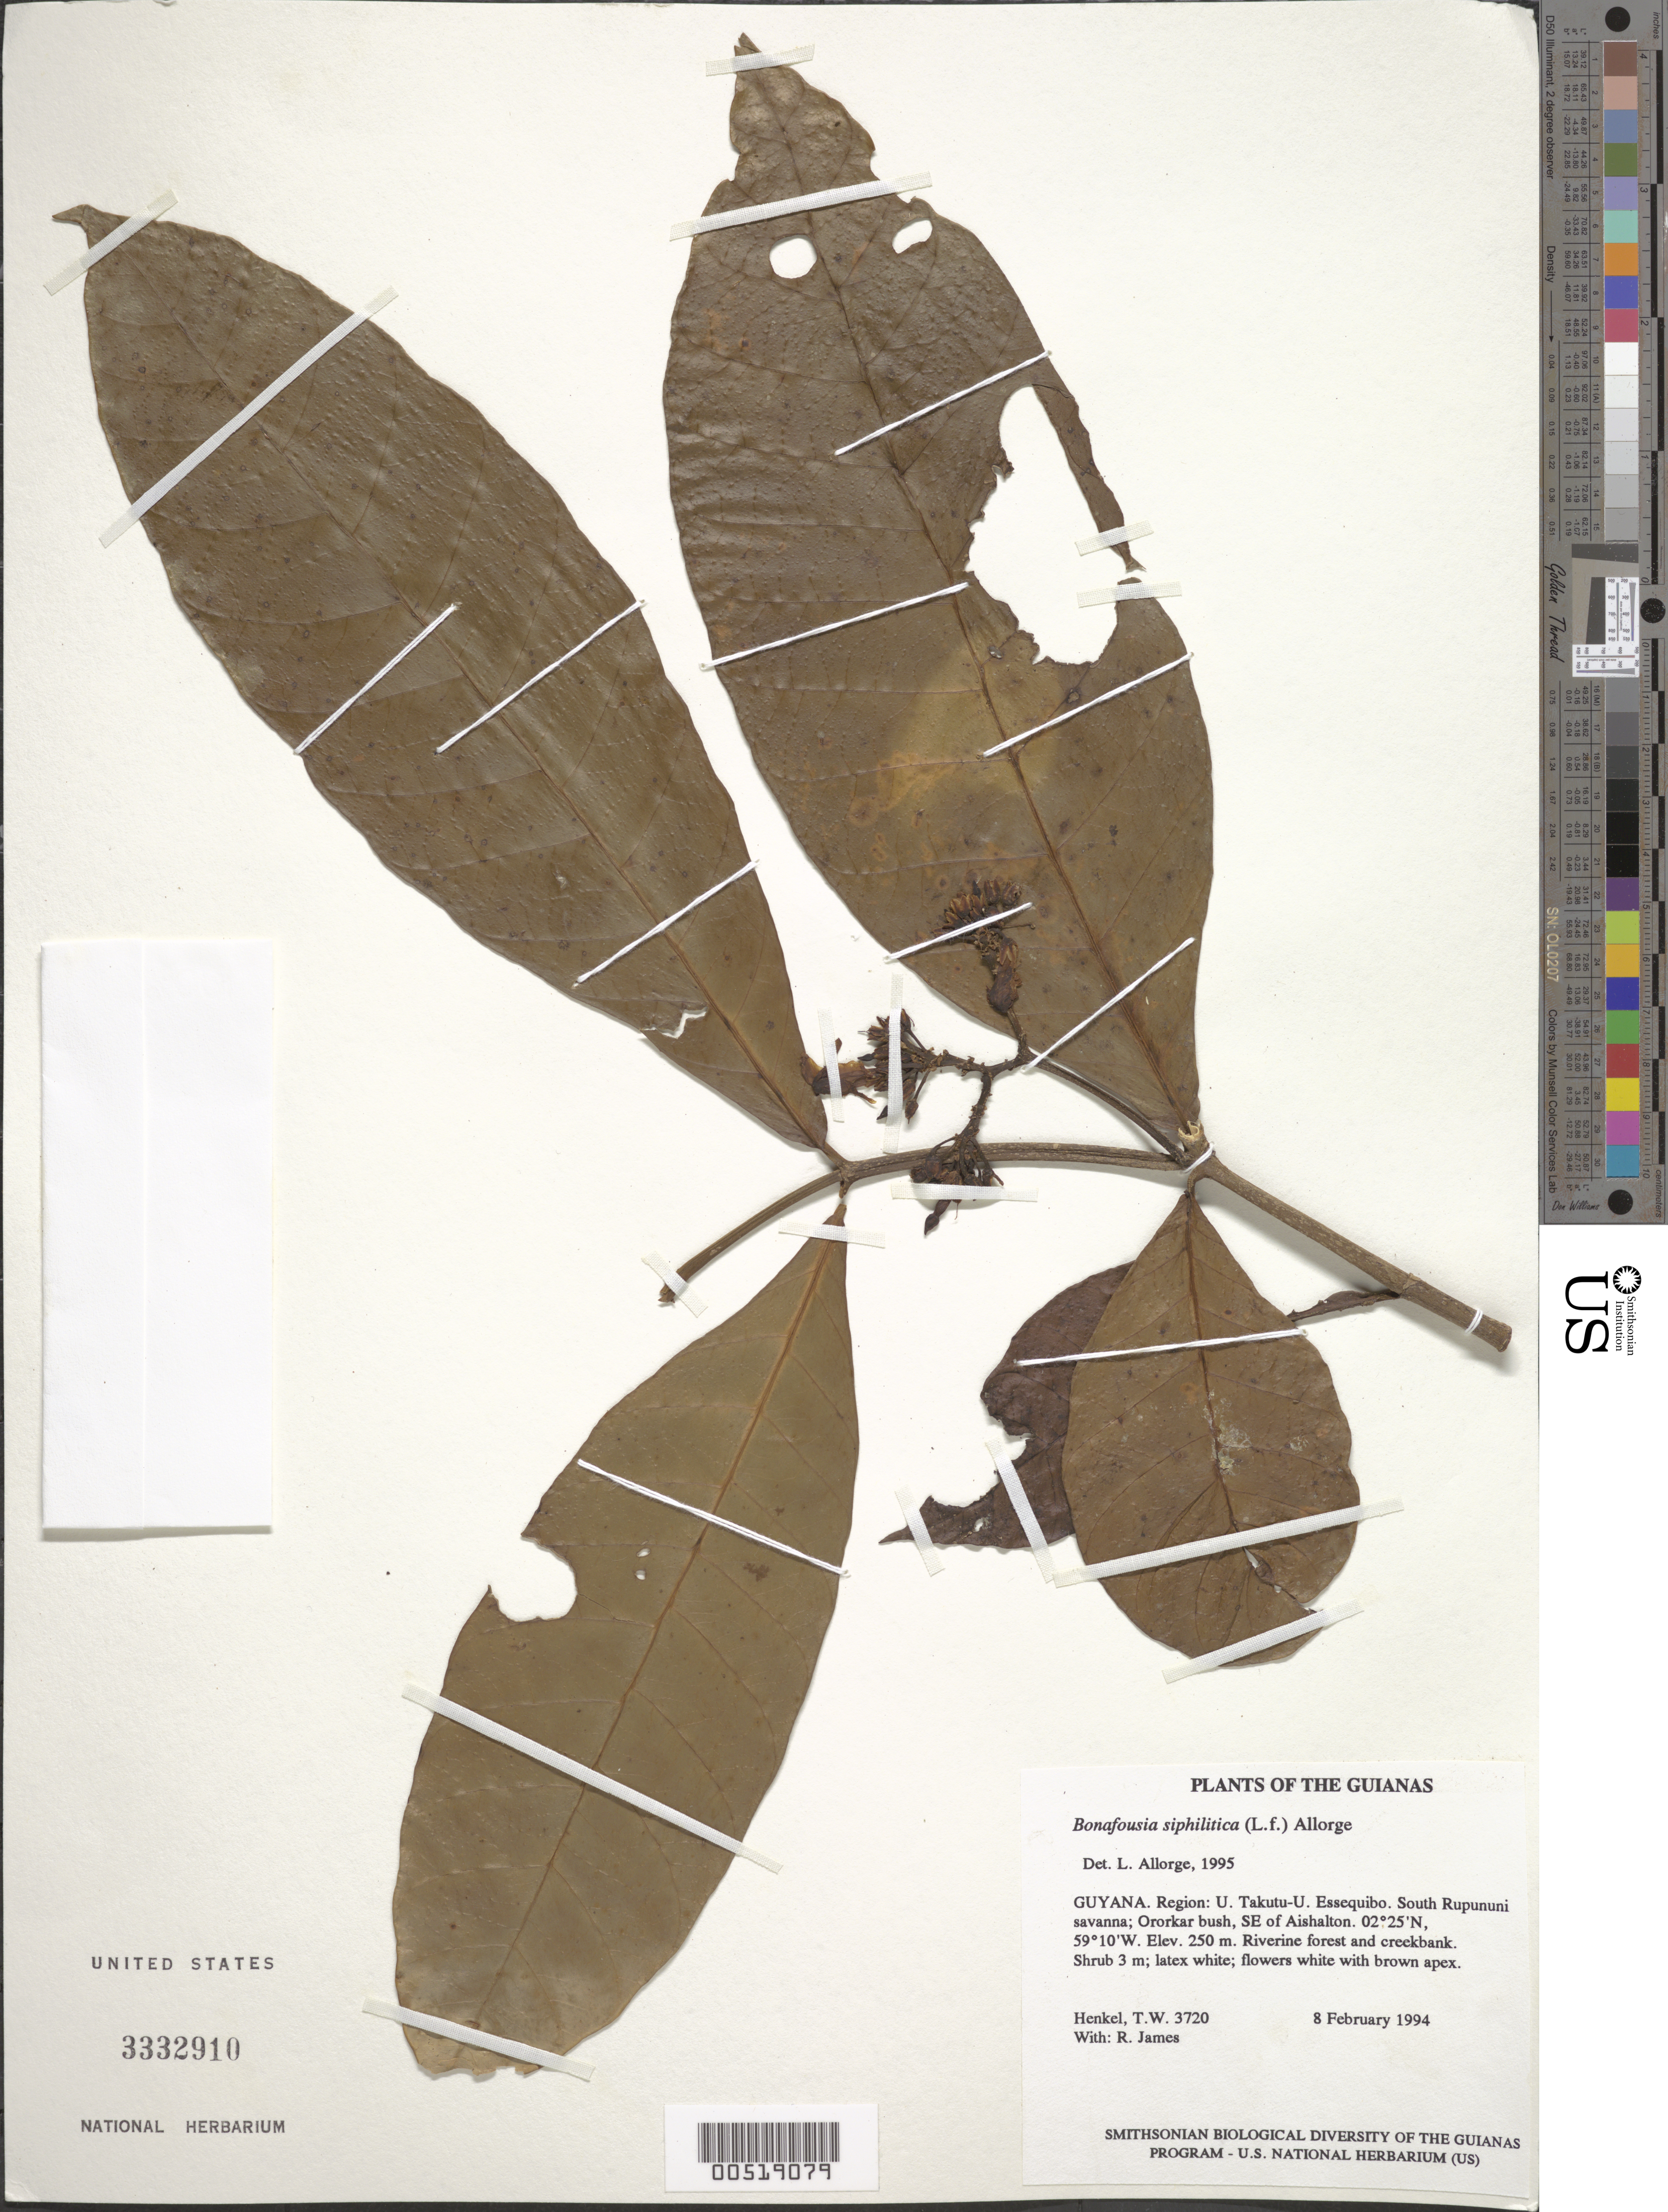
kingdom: Plantae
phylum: Tracheophyta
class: Magnoliopsida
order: Gentianales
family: Apocynaceae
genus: Bonafousia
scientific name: Bonafousia siphilitica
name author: (L. f.) L. Allorge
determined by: Allorge, L.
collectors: T. Henkel & R. James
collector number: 3720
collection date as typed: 8 February 1994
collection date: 1994-02-08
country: Guyana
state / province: U. Takutu-U. Essequibo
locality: South Rupununi savanna; Ororkar bush, SE of Aishalton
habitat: Riverine forest and creekbank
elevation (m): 250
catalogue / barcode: US 3332910